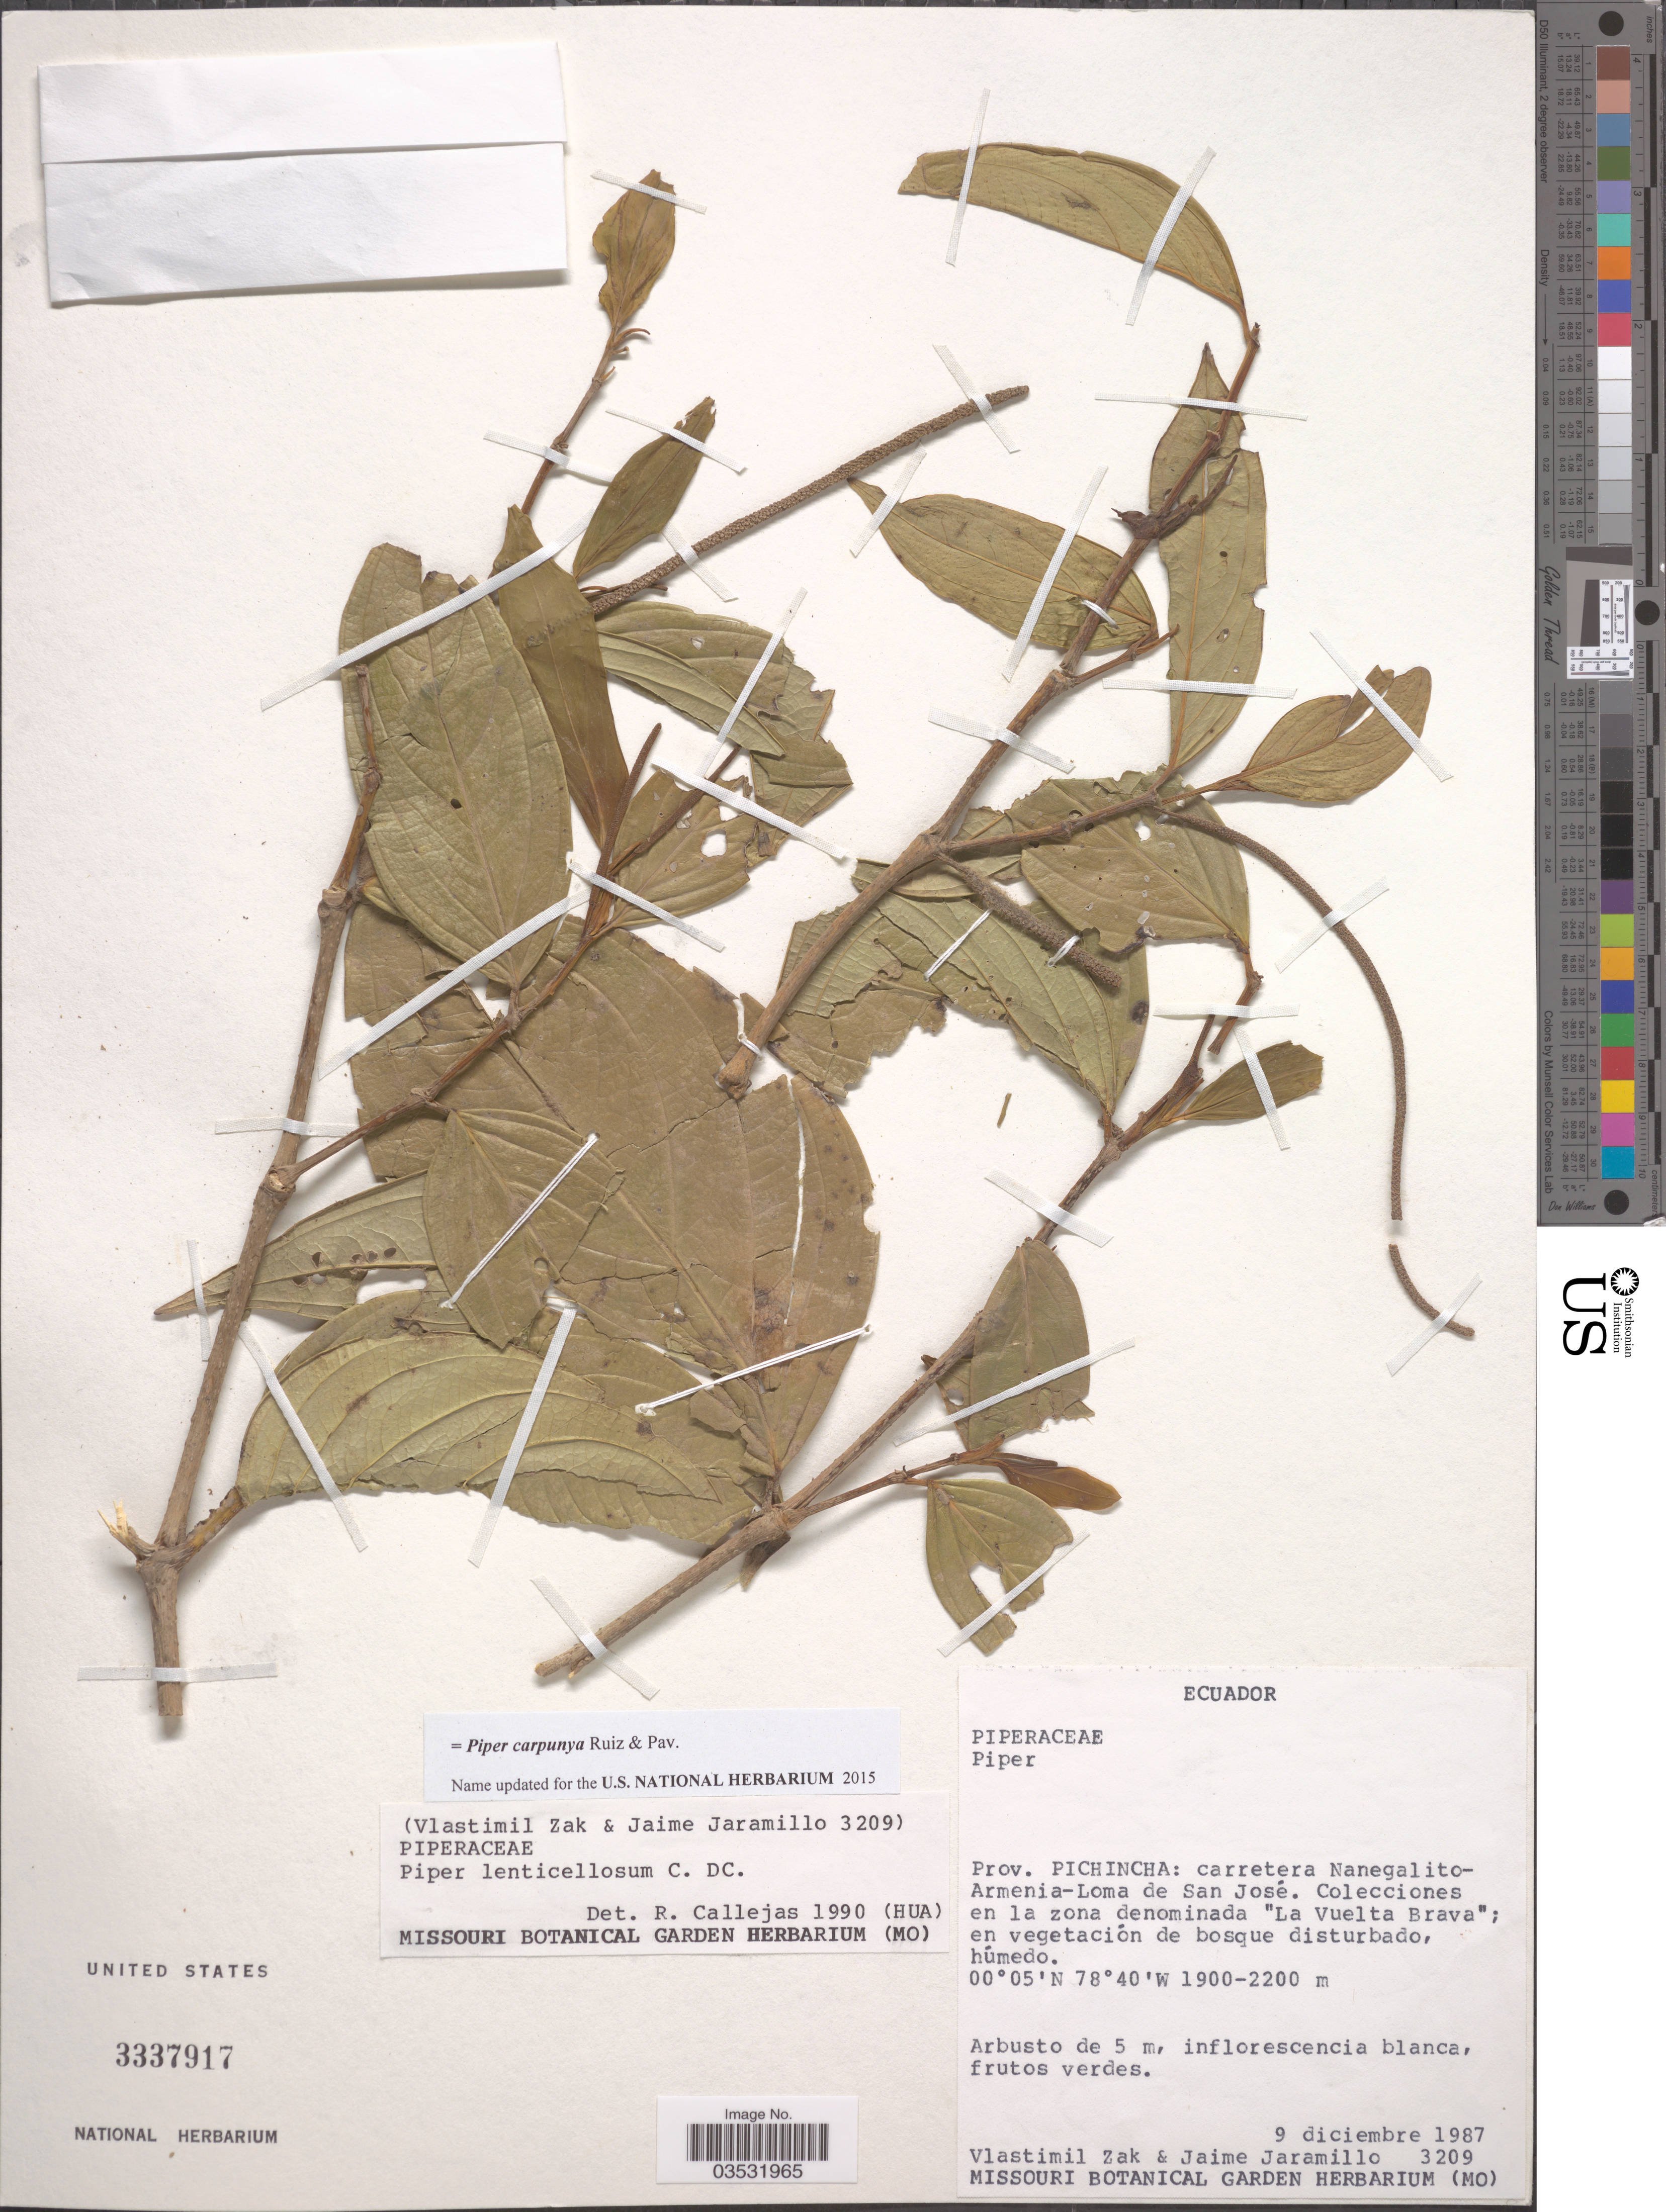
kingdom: Plantae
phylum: Tracheophyta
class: Magnoliopsida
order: Piperales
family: Piperaceae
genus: Piper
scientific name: Piper carpunya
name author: Ruiz & Pav.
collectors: V. Zak & J. Jaramillo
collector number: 3209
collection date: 1987-12-09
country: Ecuador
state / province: Pichincha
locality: Carretera Nanegalito-Armenia-Loma de San José. En la zona denominada 'La Vuelta Brava'; en vegetación de bosque disturbado, húmedo.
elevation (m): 1900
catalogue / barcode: US 3337917